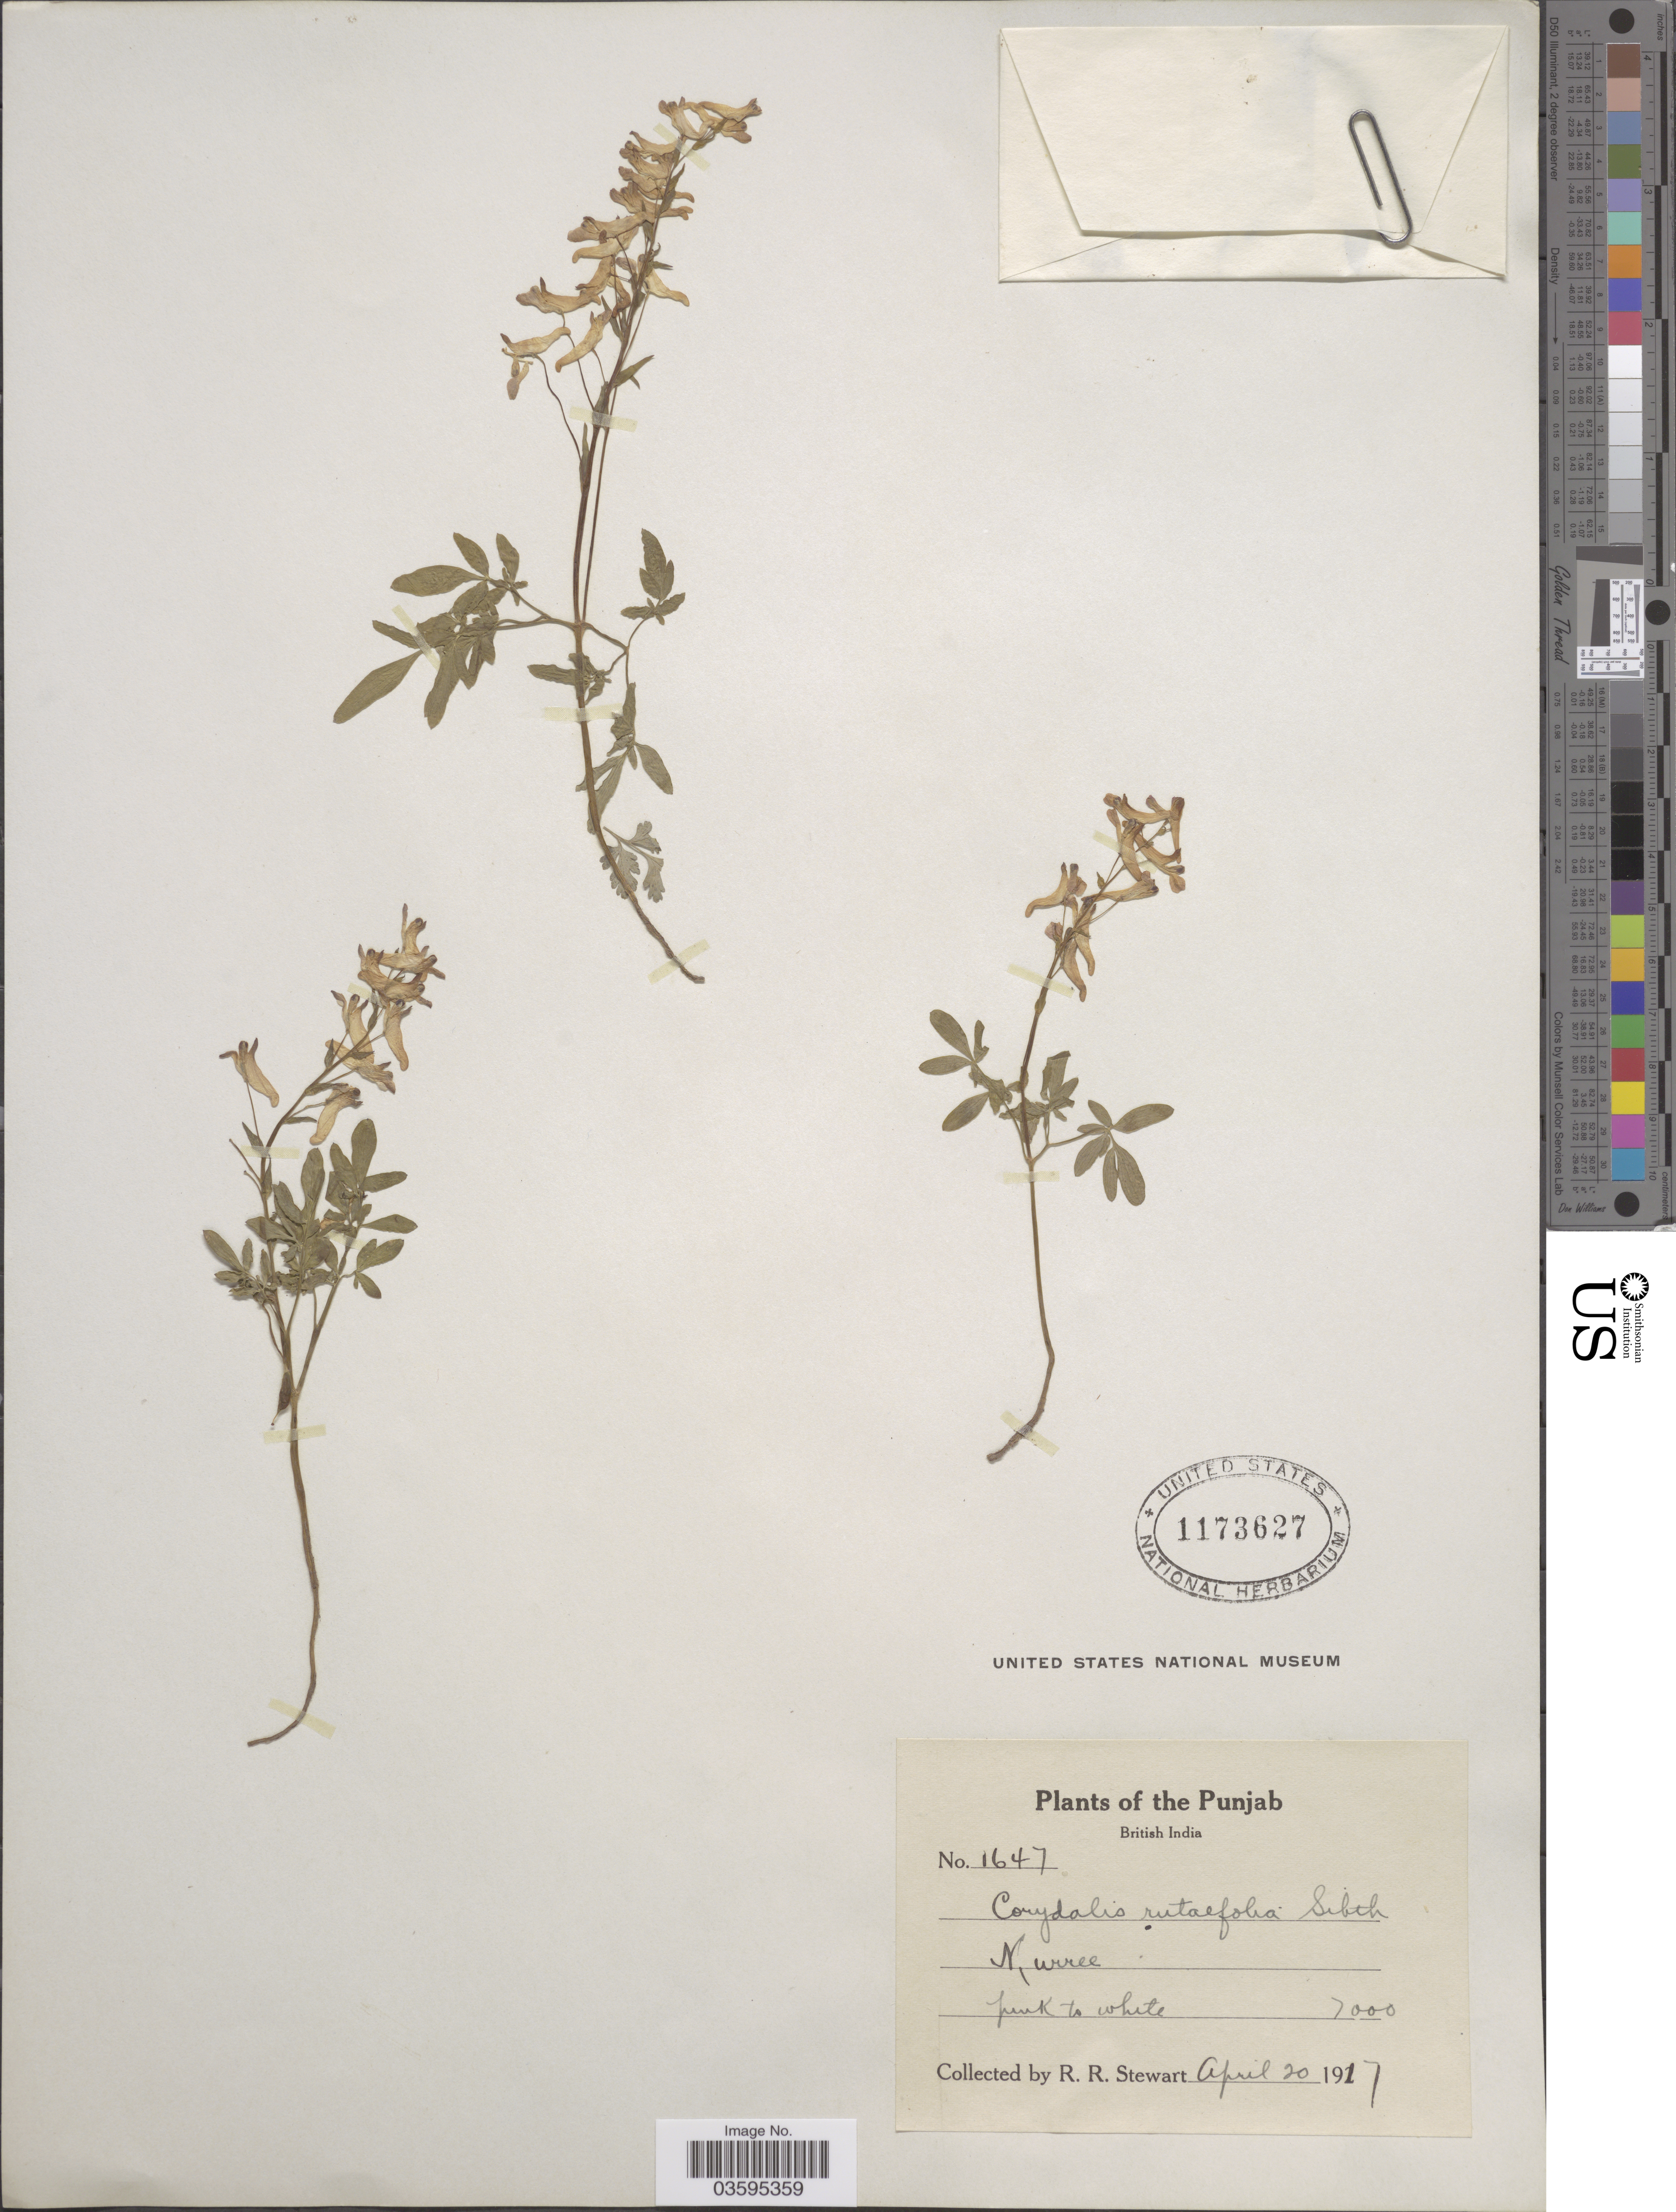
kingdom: Plantae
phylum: Tracheophyta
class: Magnoliopsida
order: Ranunculales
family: Papaveraceae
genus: Corydalis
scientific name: Corydalis rutifolia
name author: (Sm.) DC.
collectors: R. Stewart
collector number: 1647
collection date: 1917-04-20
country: India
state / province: Punjab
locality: British India. Nurree [unsure placement].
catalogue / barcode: US 1173627